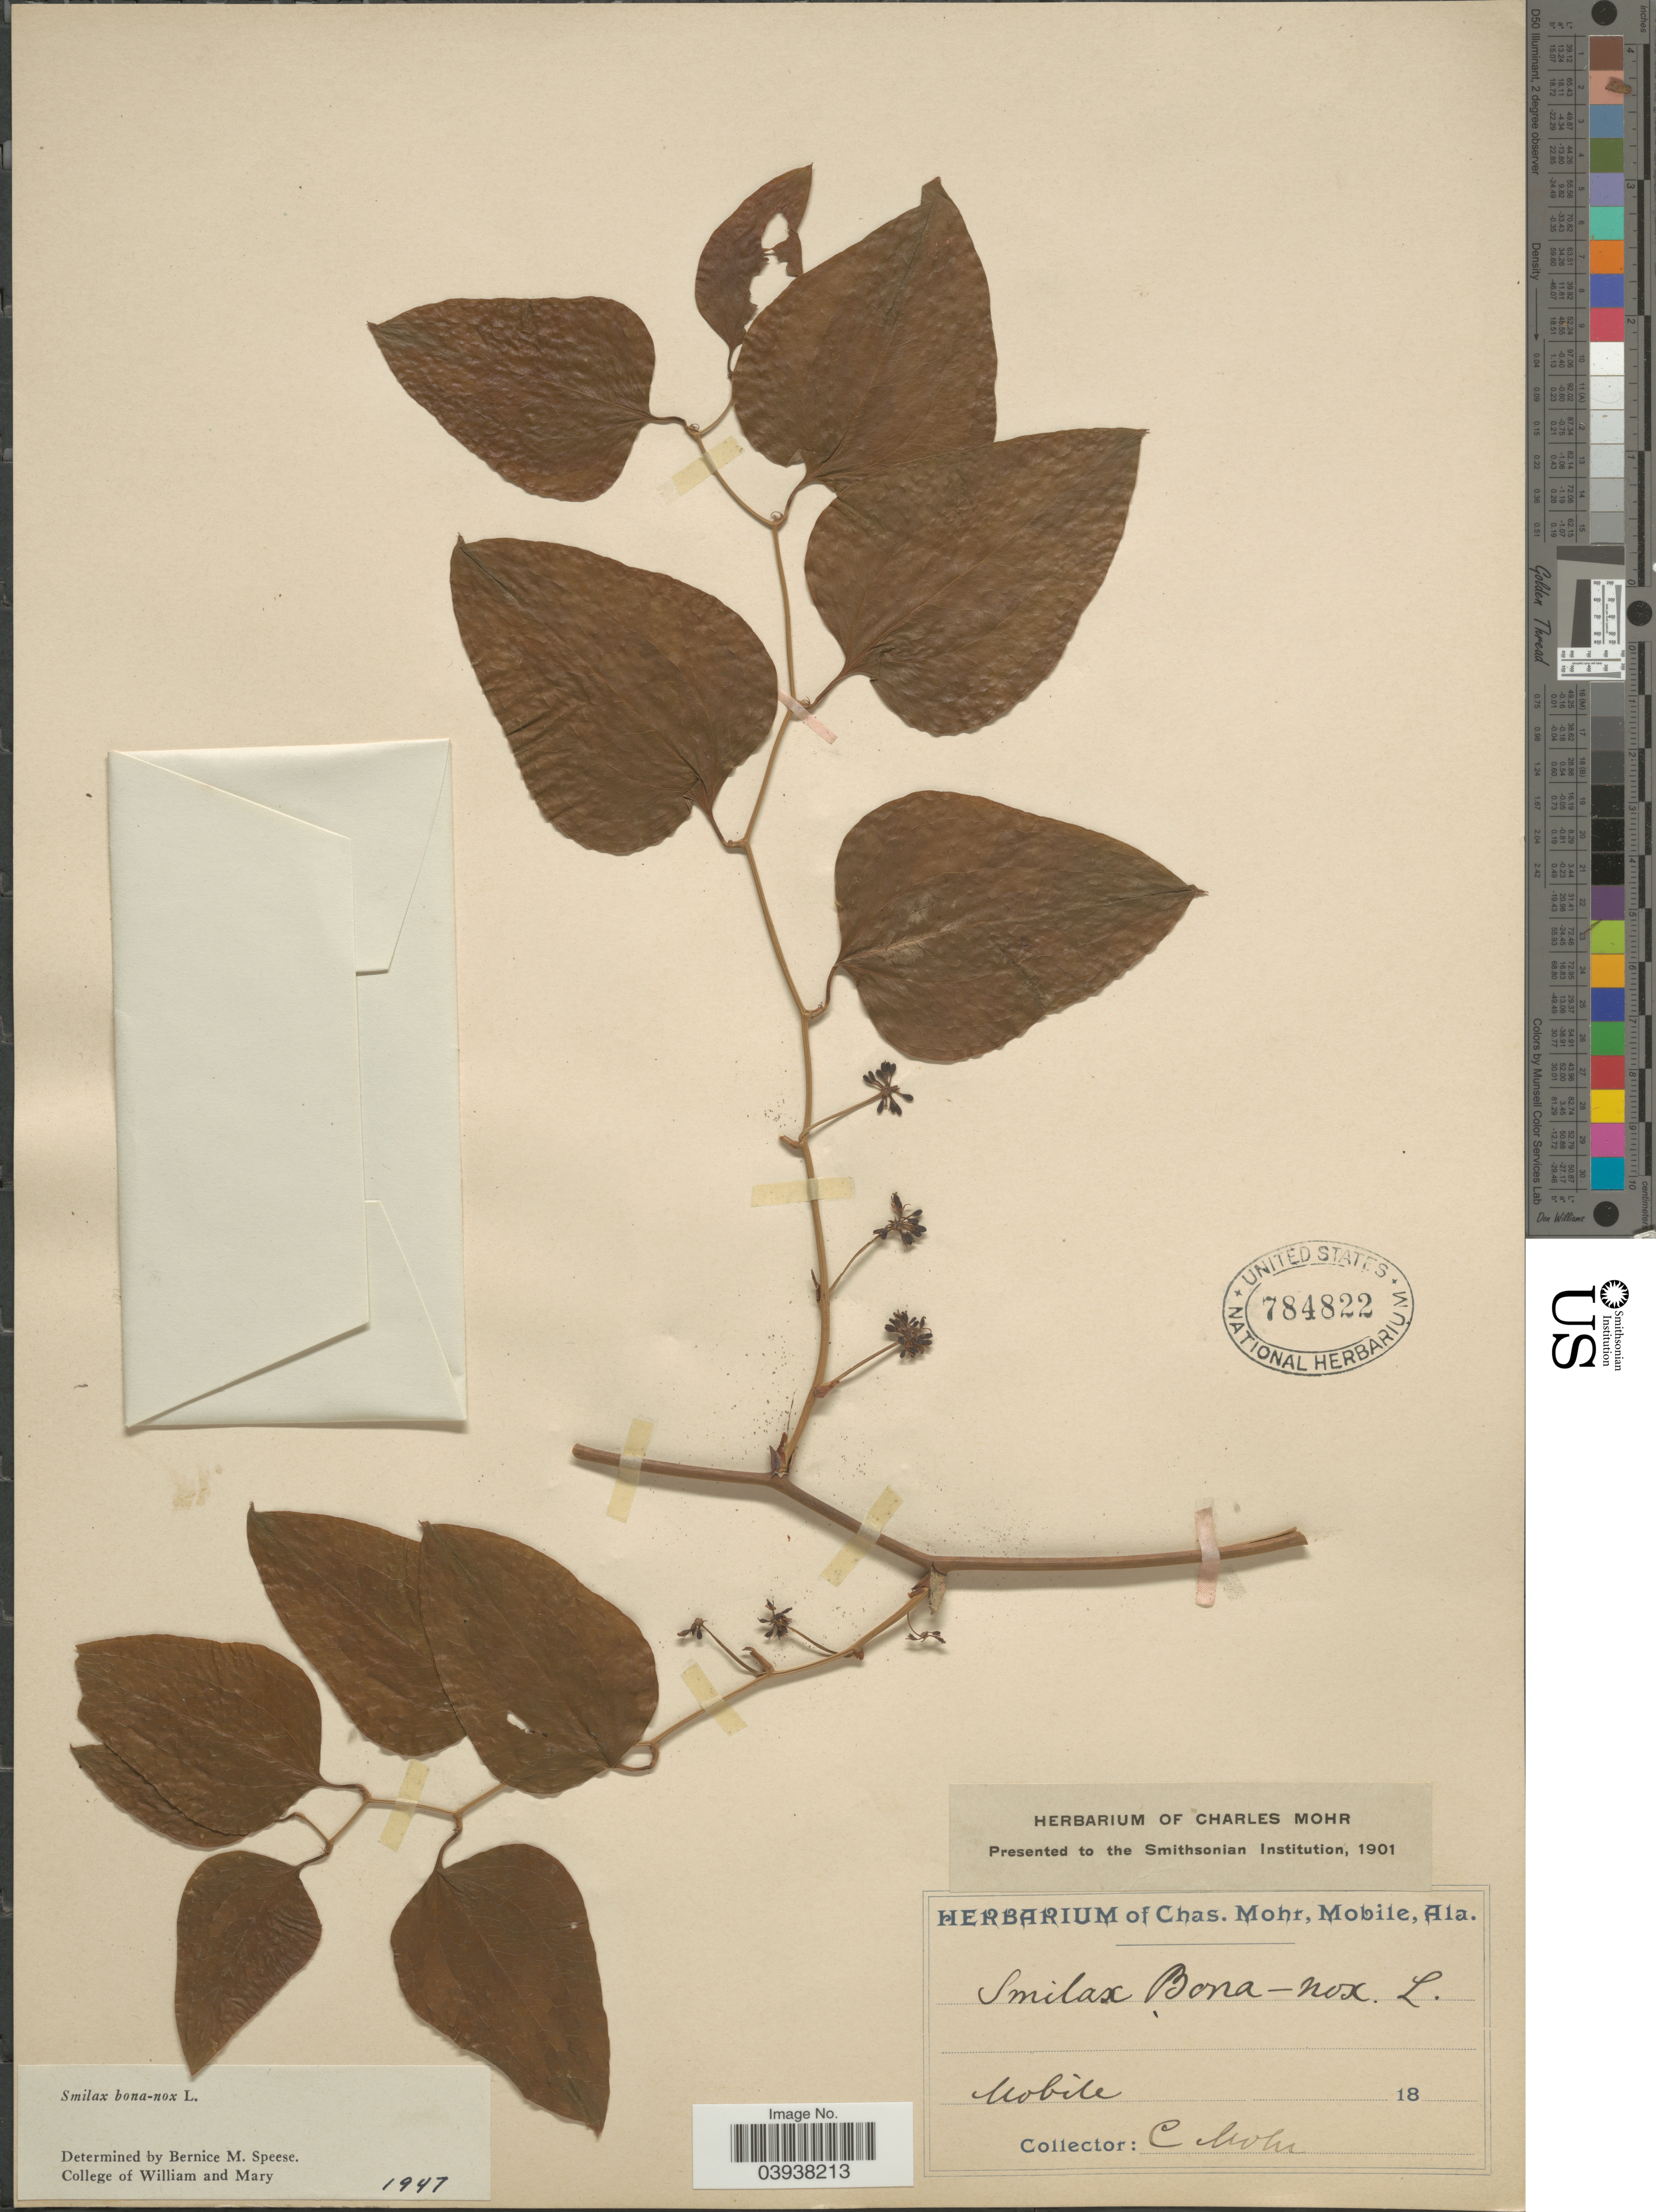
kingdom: Plantae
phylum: Tracheophyta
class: Liliopsida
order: Liliales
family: Smilacaceae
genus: Smilax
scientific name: Smilax bona-nox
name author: L.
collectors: Mohr, C. T. (herbarium)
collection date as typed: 18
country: United States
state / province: Alabama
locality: Mobile.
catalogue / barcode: US 784822